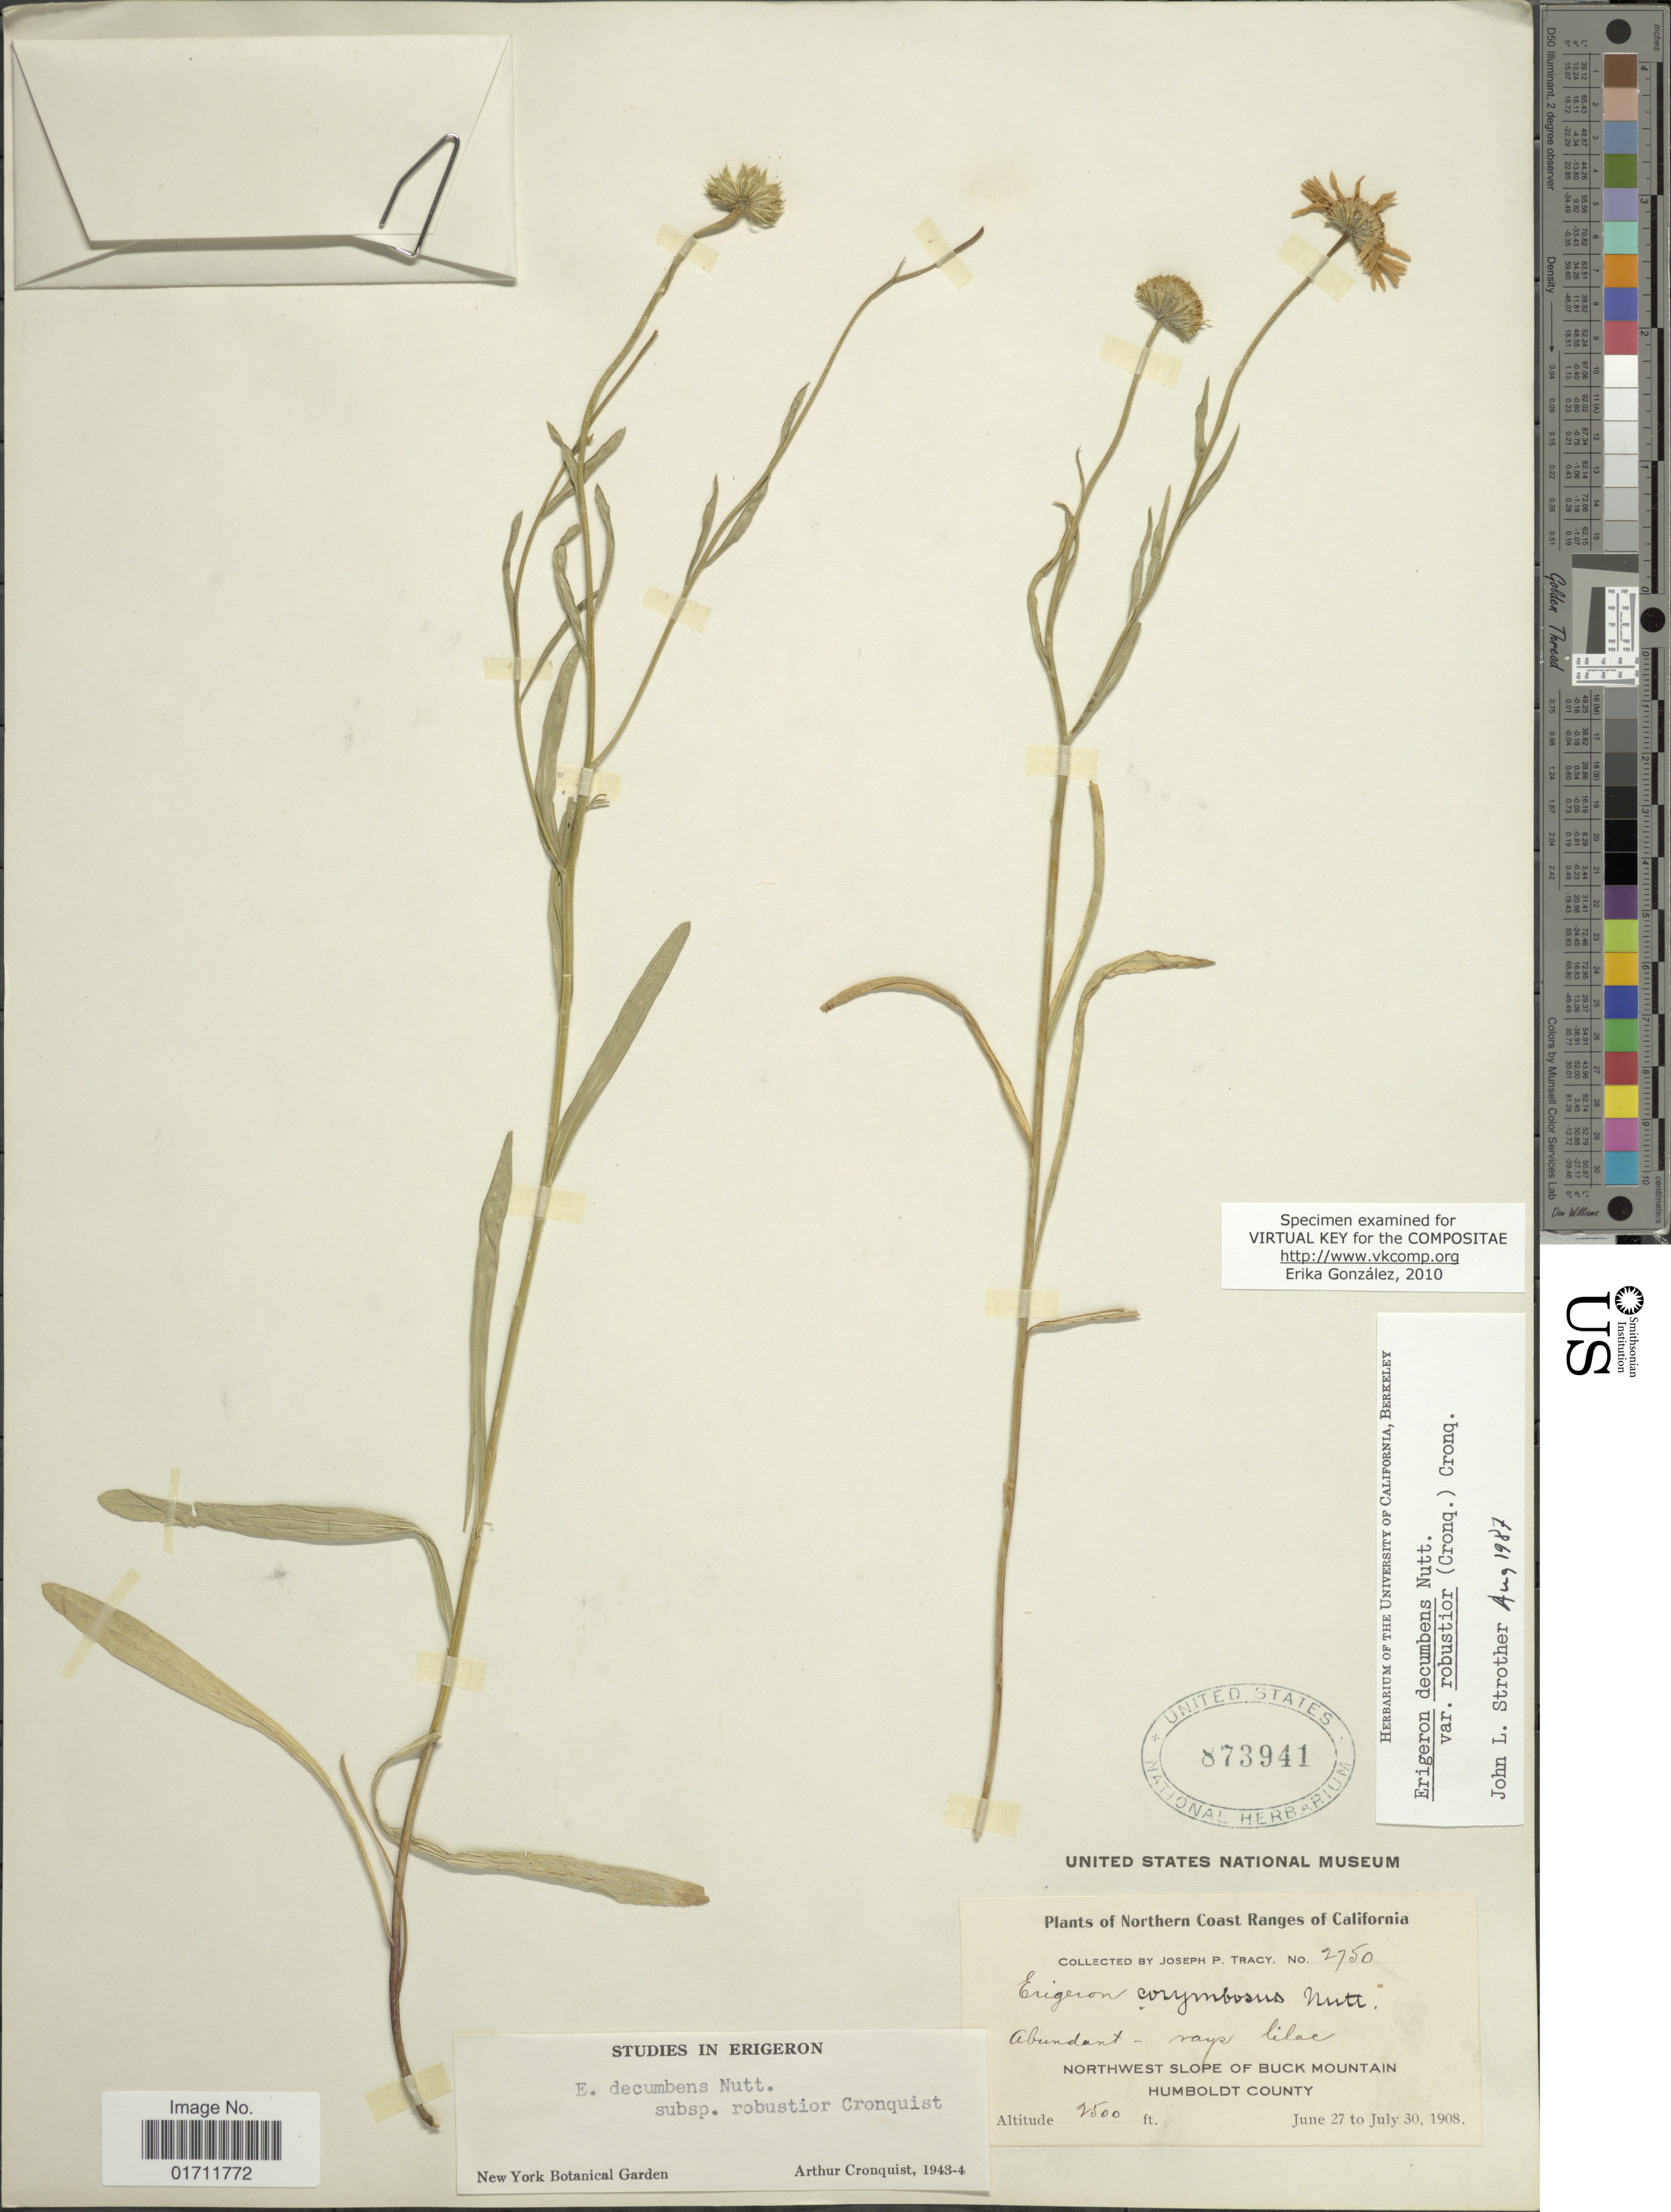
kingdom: Plantae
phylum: Tracheophyta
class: Magnoliopsida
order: Asterales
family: Asteraceae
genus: Erigeron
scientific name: Erigeron decumbens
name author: Nutt.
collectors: J. Tracy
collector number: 2750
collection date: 1908-06-27/1908-07-30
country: United States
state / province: California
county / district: Humboldt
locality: Northern Coast Ranges of California, Northwest slope of Buck Mountain Humboldt County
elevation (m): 762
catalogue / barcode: US 873941